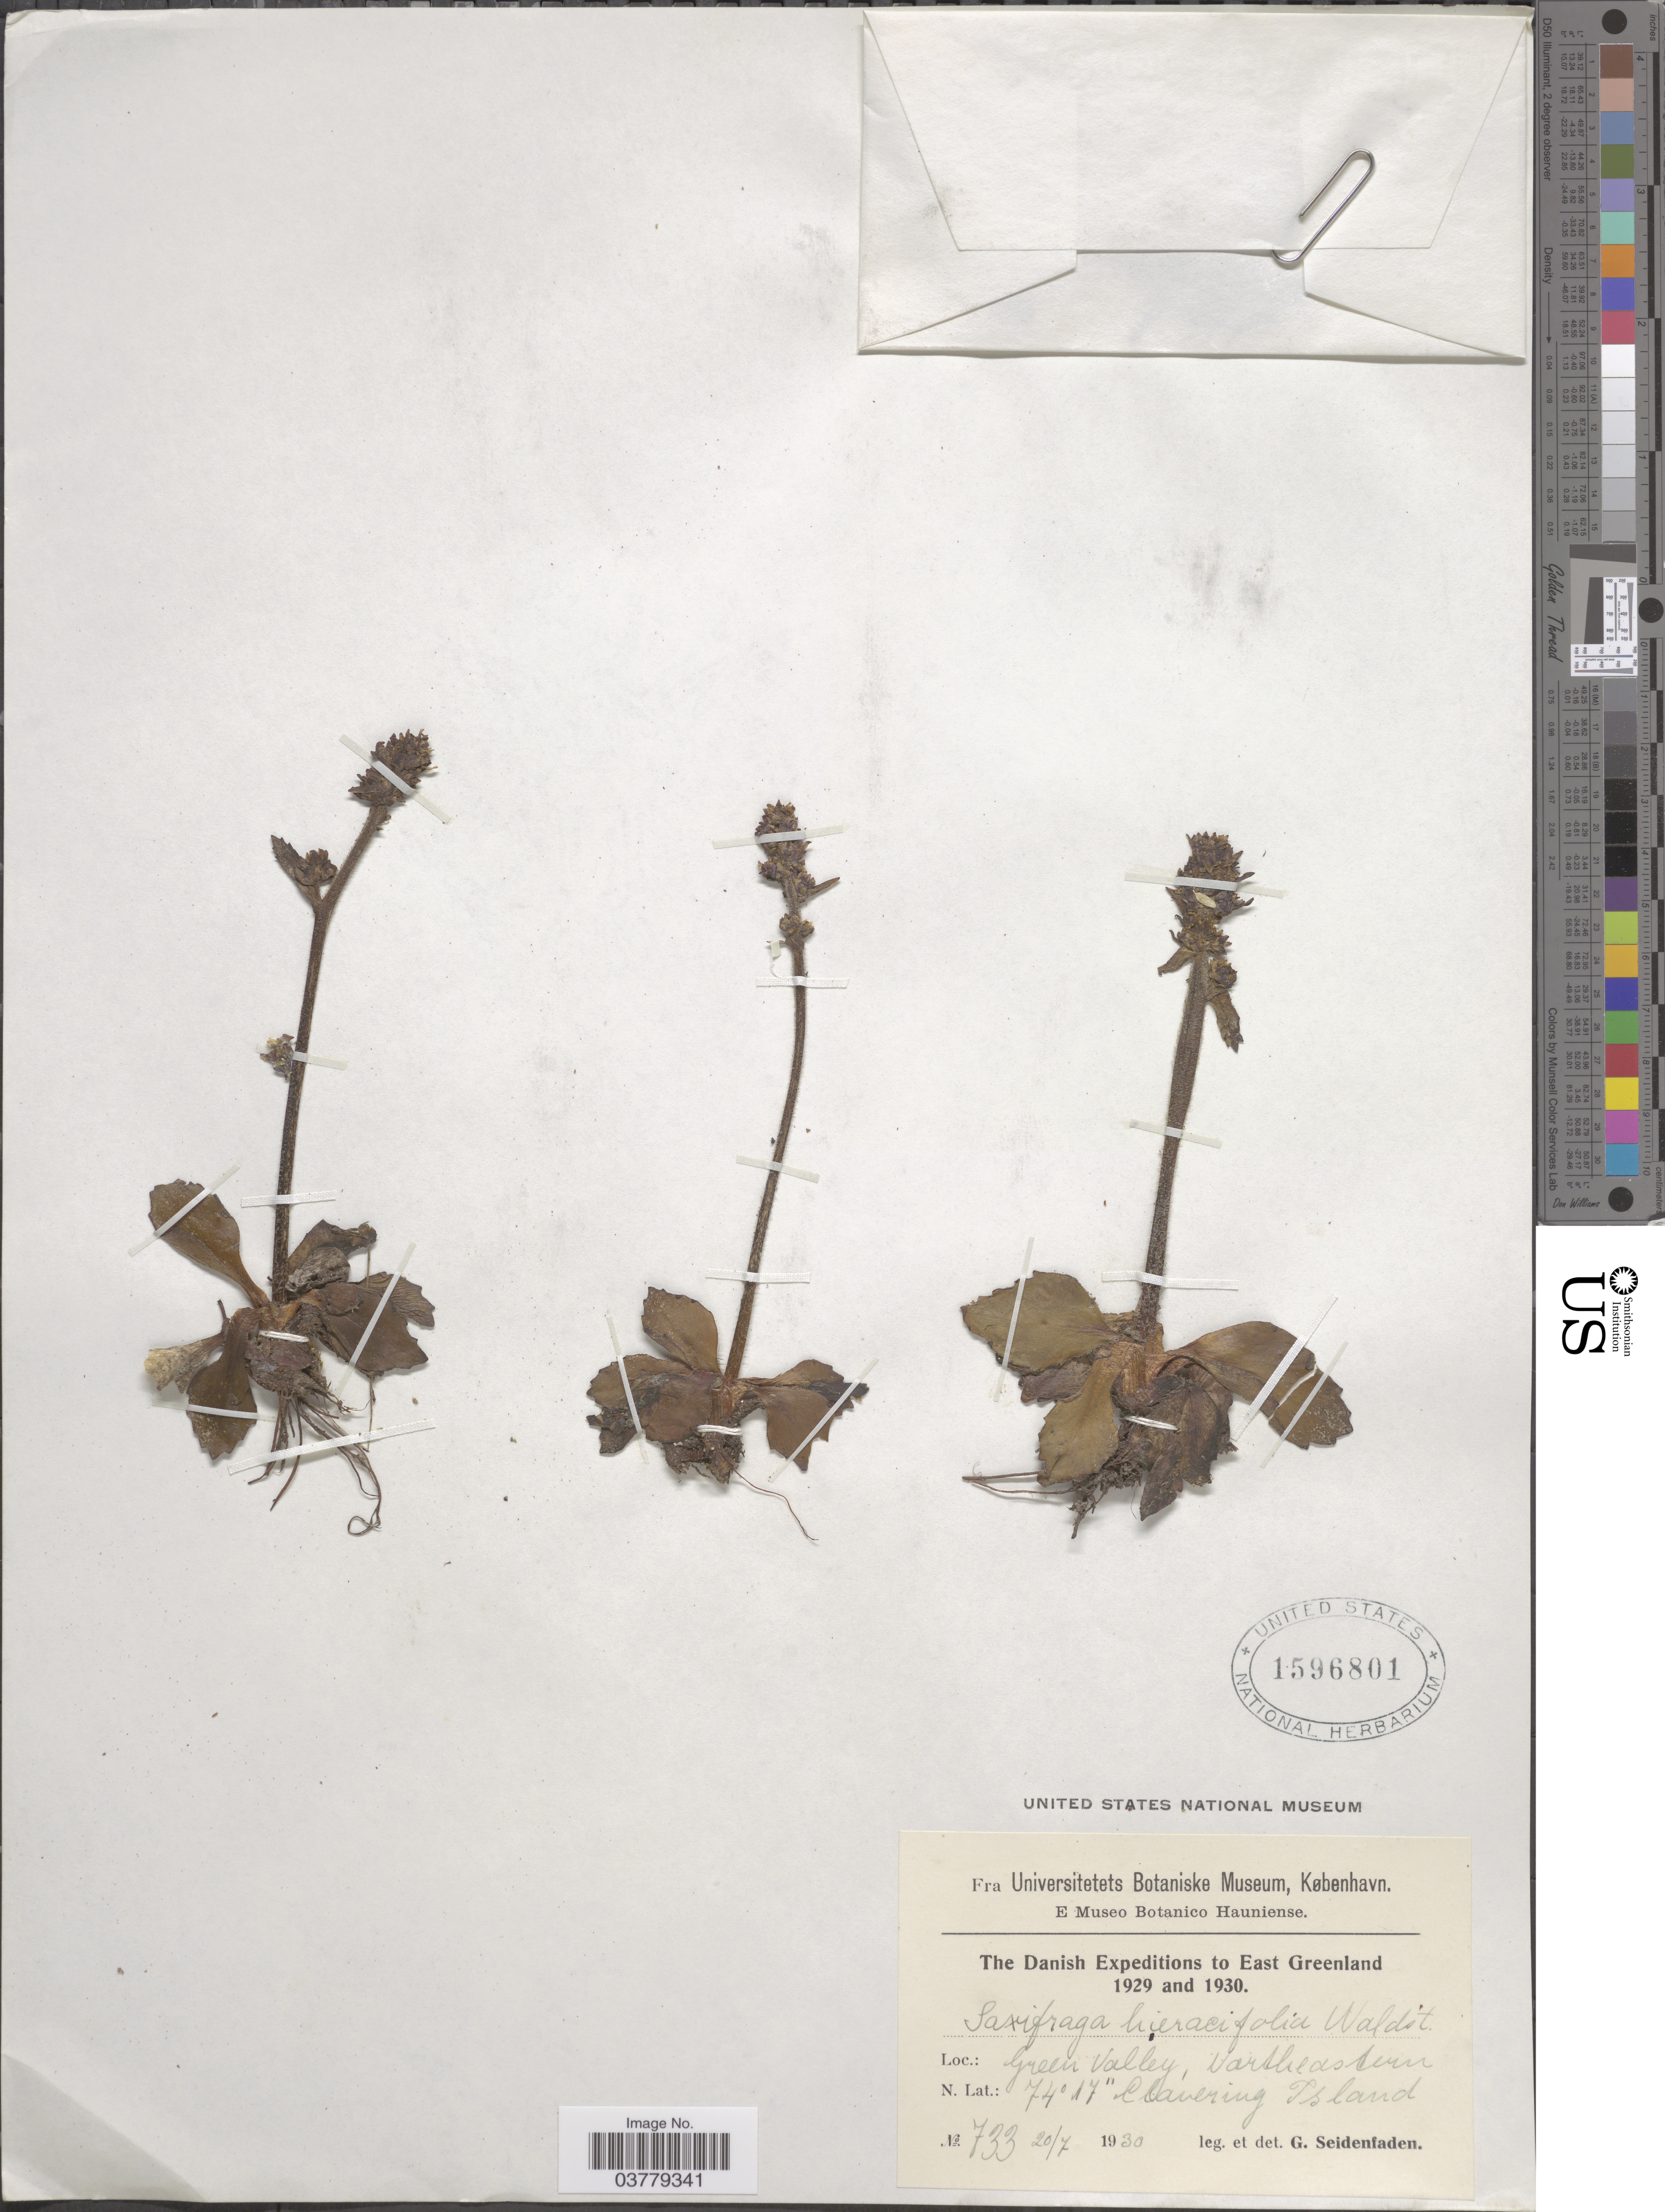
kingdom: Plantae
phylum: Tracheophyta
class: Magnoliopsida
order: Saxifragales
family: Saxifragaceae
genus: Micranthes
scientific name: Micranthes hieraciifolia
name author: (Waldst. & Kit. ex Willd.) Haw.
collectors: G. Seidenfaden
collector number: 733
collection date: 1930-07-20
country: Greenland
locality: East Greenland. Green Valley, Northeastern. Clavering Island.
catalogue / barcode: US 1596801